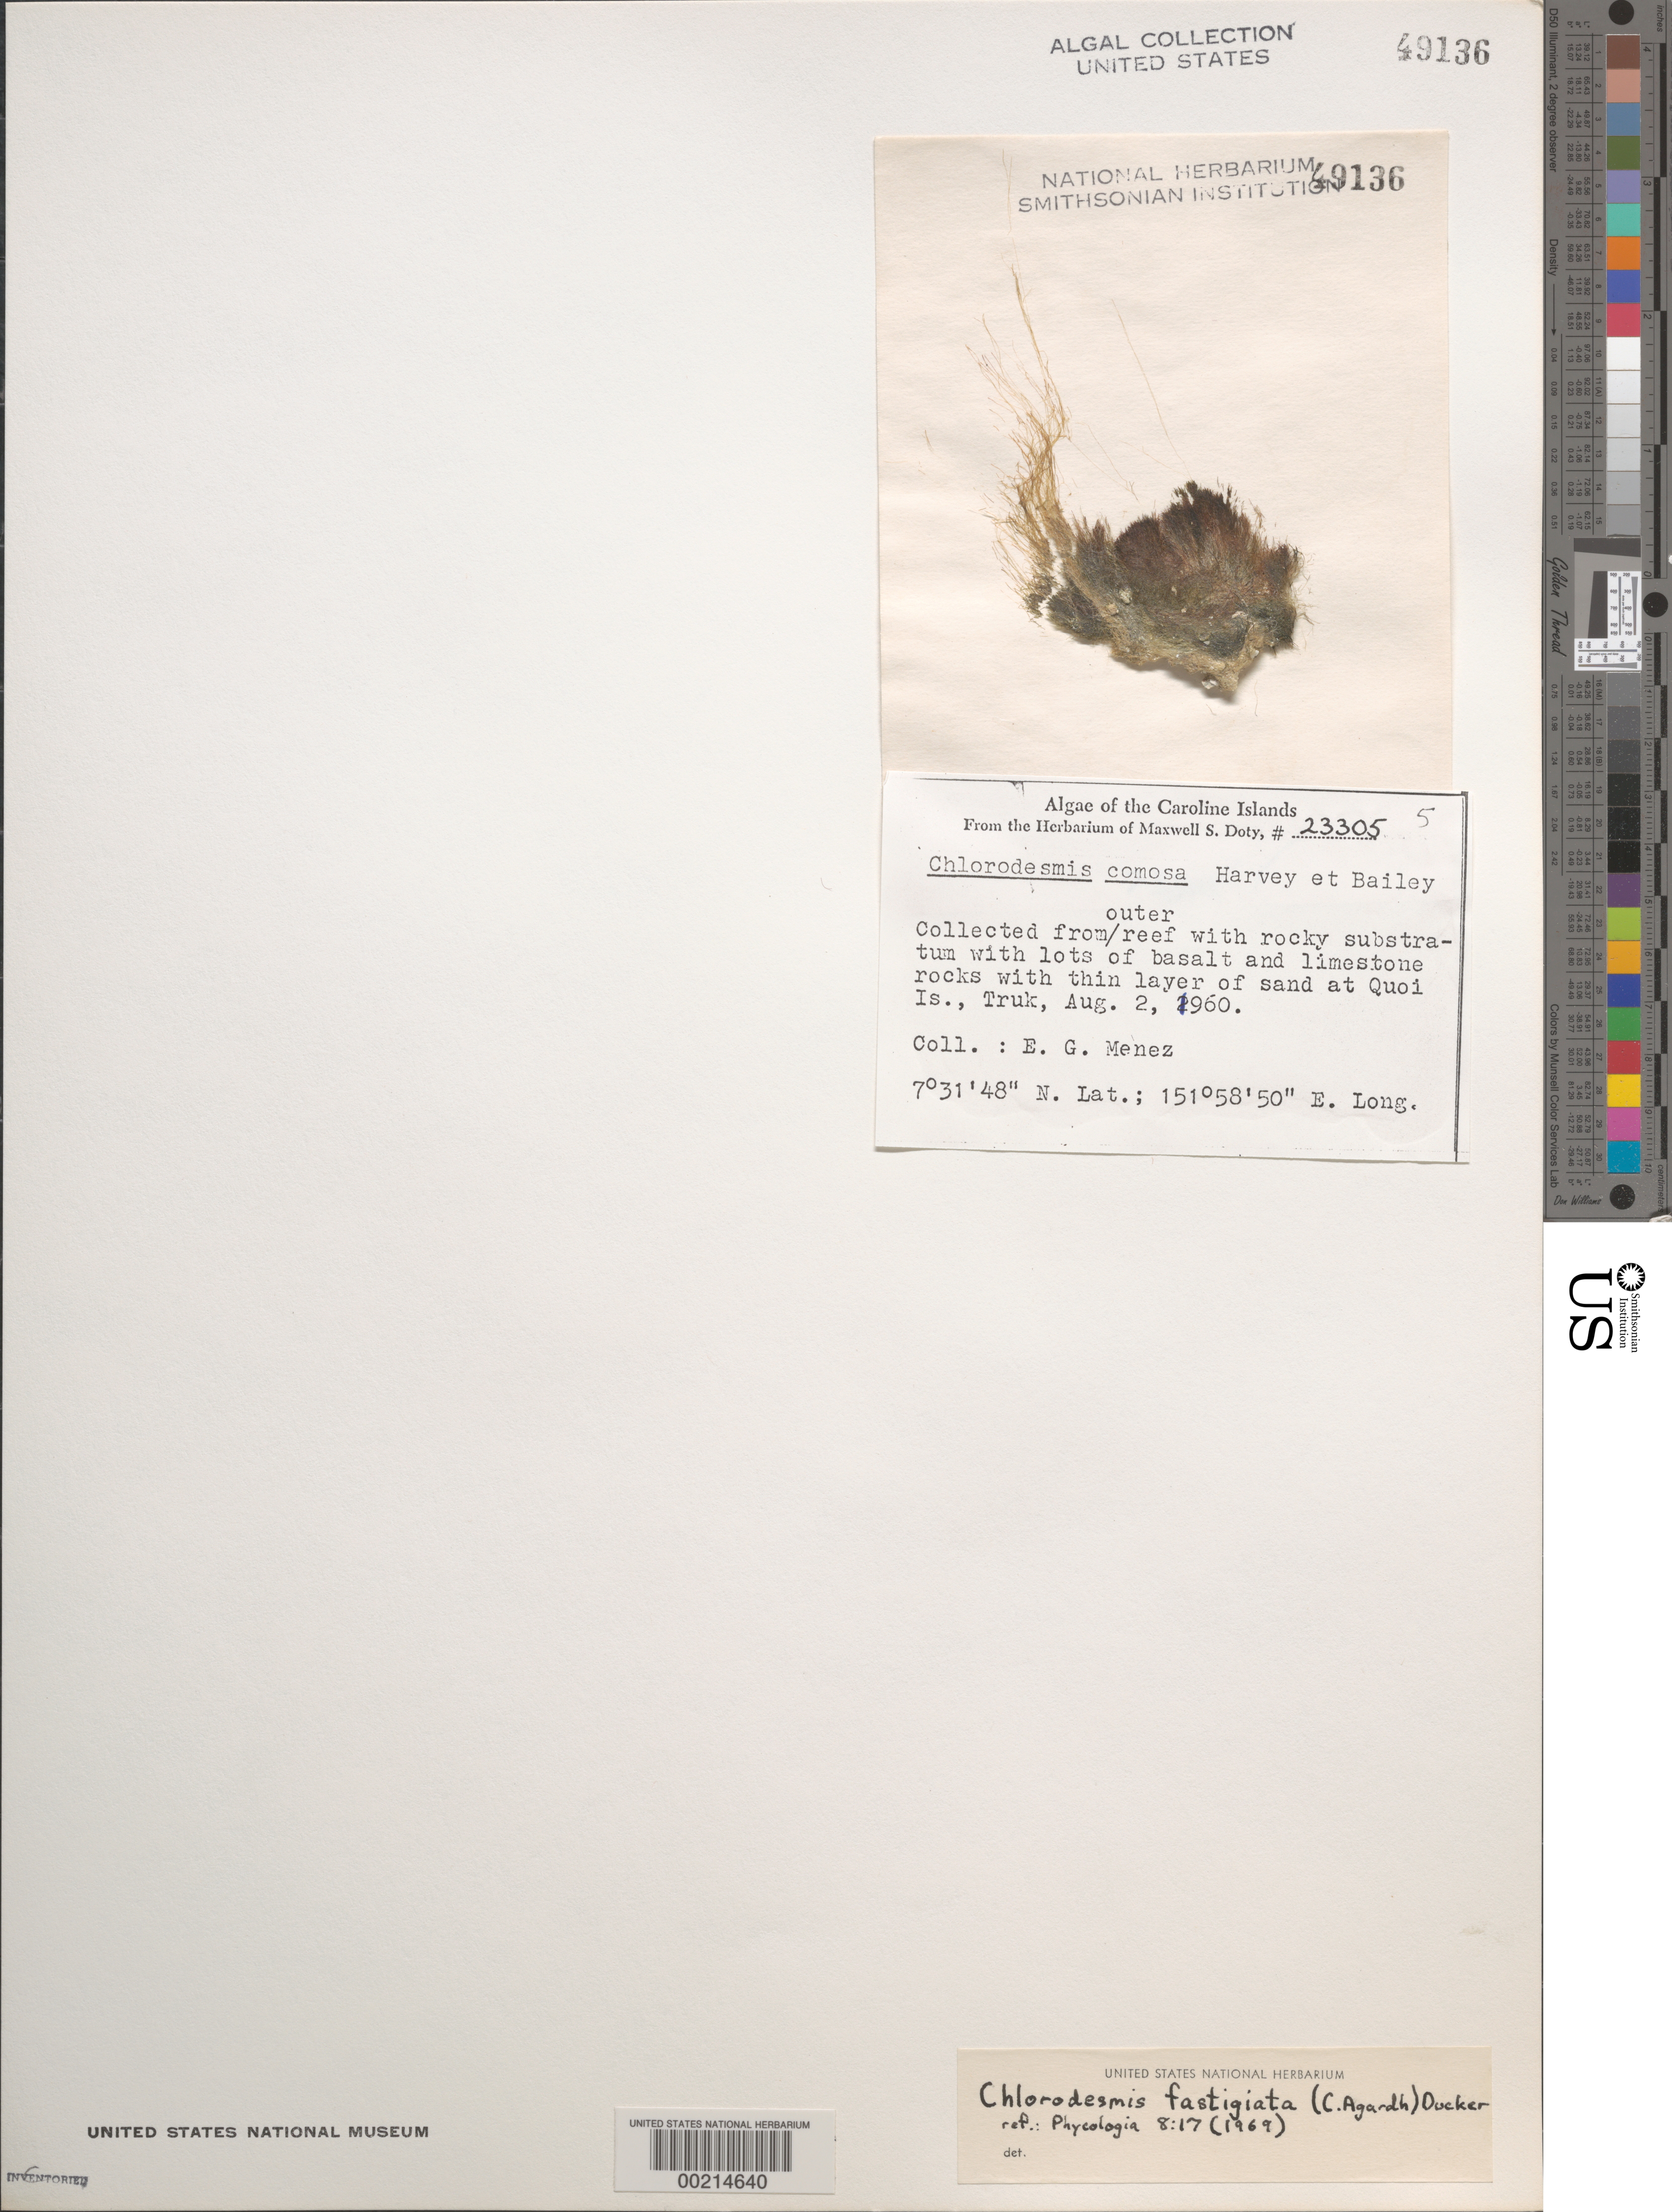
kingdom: Plantae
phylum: Chlorophyta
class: Ulvophyceae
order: Bryopsidales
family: Udoteaceae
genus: Chlorodesmis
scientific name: Chlorodesmis fastigiata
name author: (C. Agardh) S.C. Ducker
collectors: Meñez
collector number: MSD 23305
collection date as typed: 02 Aug 1960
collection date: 1960-08-02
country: Micronesia, Federated States of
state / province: Truk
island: Truk (Chuuk) Is.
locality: Quoi Islet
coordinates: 7 31' 48" N, 151 58' 50" E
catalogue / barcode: US 49136